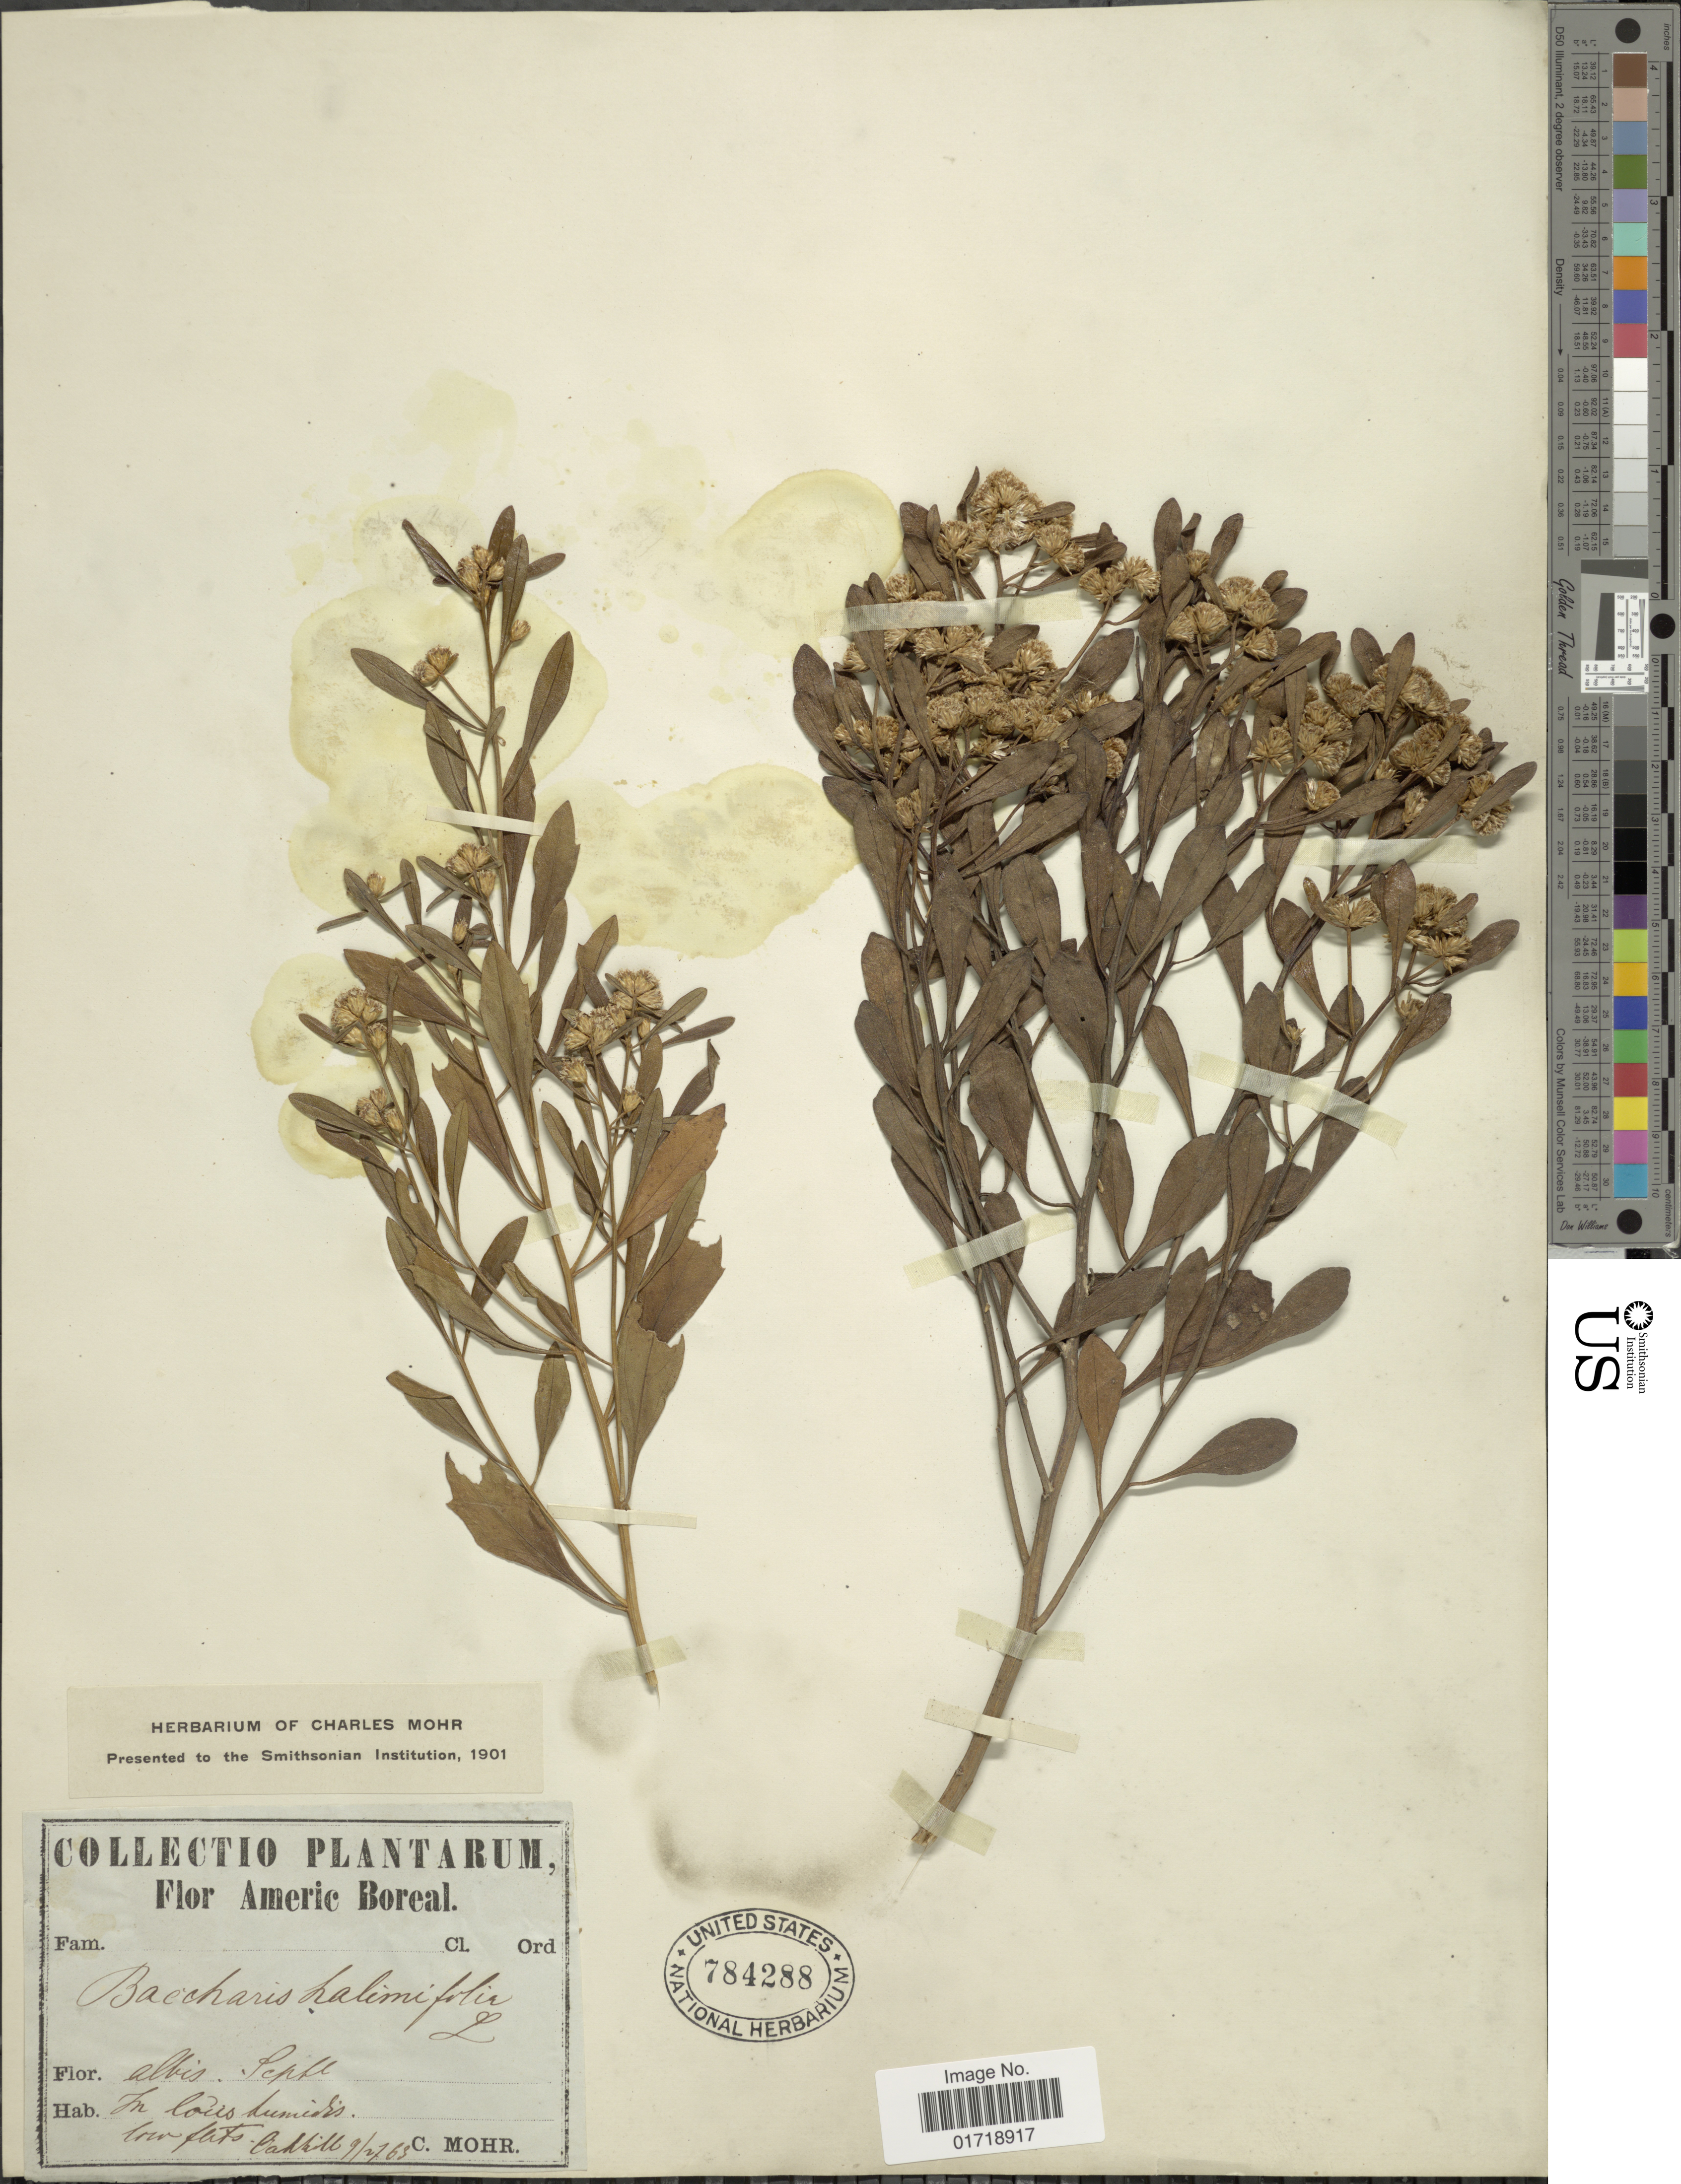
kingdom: Plantae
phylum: Tracheophyta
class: Magnoliopsida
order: Asterales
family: Asteraceae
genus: Baccharis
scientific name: Baccharis halimifolia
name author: L.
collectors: C. T. Mohr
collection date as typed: Transcribed d/m/y: 27/9/63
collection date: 1863-09-27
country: United States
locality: Americ. Boreal, In locis humidis low flats Oakhill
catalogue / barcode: US 784288